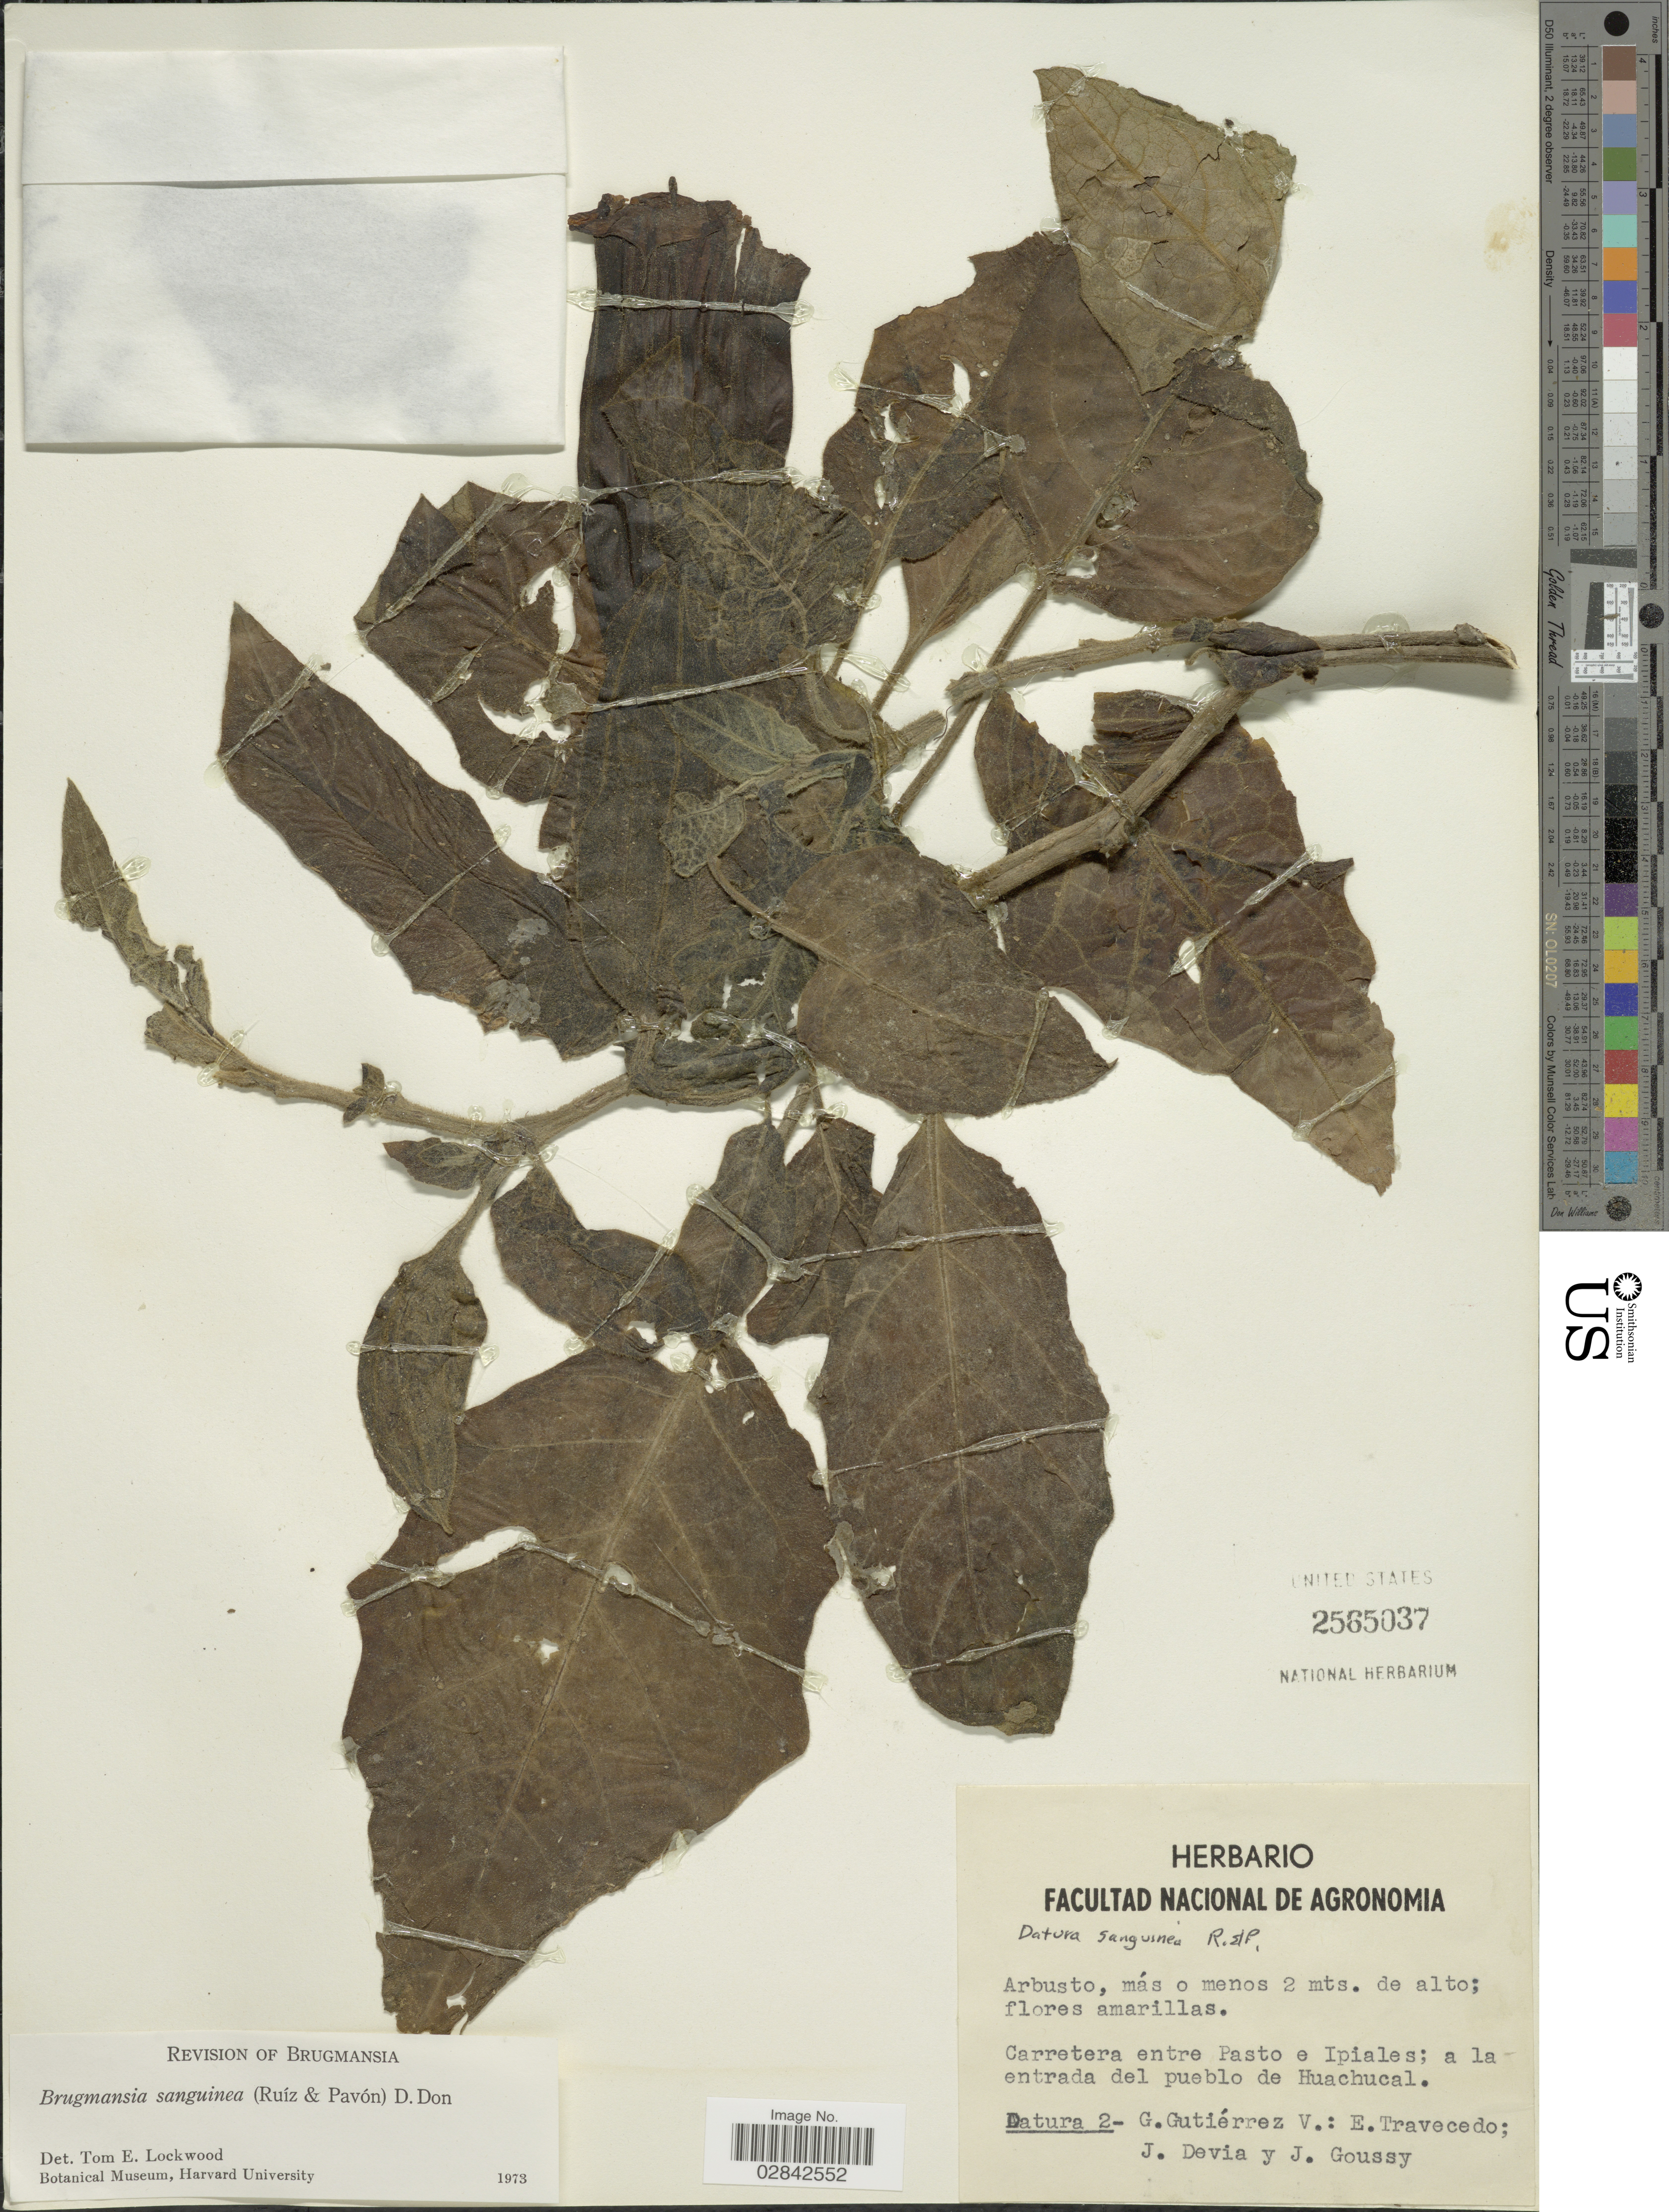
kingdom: Plantae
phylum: Tracheophyta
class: Magnoliopsida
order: Solanales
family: Solanaceae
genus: Brugmansia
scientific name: Brugmansia sanguinea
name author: (Ruiz & Pav.) D. Don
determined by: Lockwood, T. E.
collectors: G. Gutiérrez V., E. Travecedo, J. Devia & J. Goussy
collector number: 2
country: Colombia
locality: Carretera entre Pasto e Ipiales; a la entrada del pueblo de Huachucal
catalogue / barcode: US 2565037